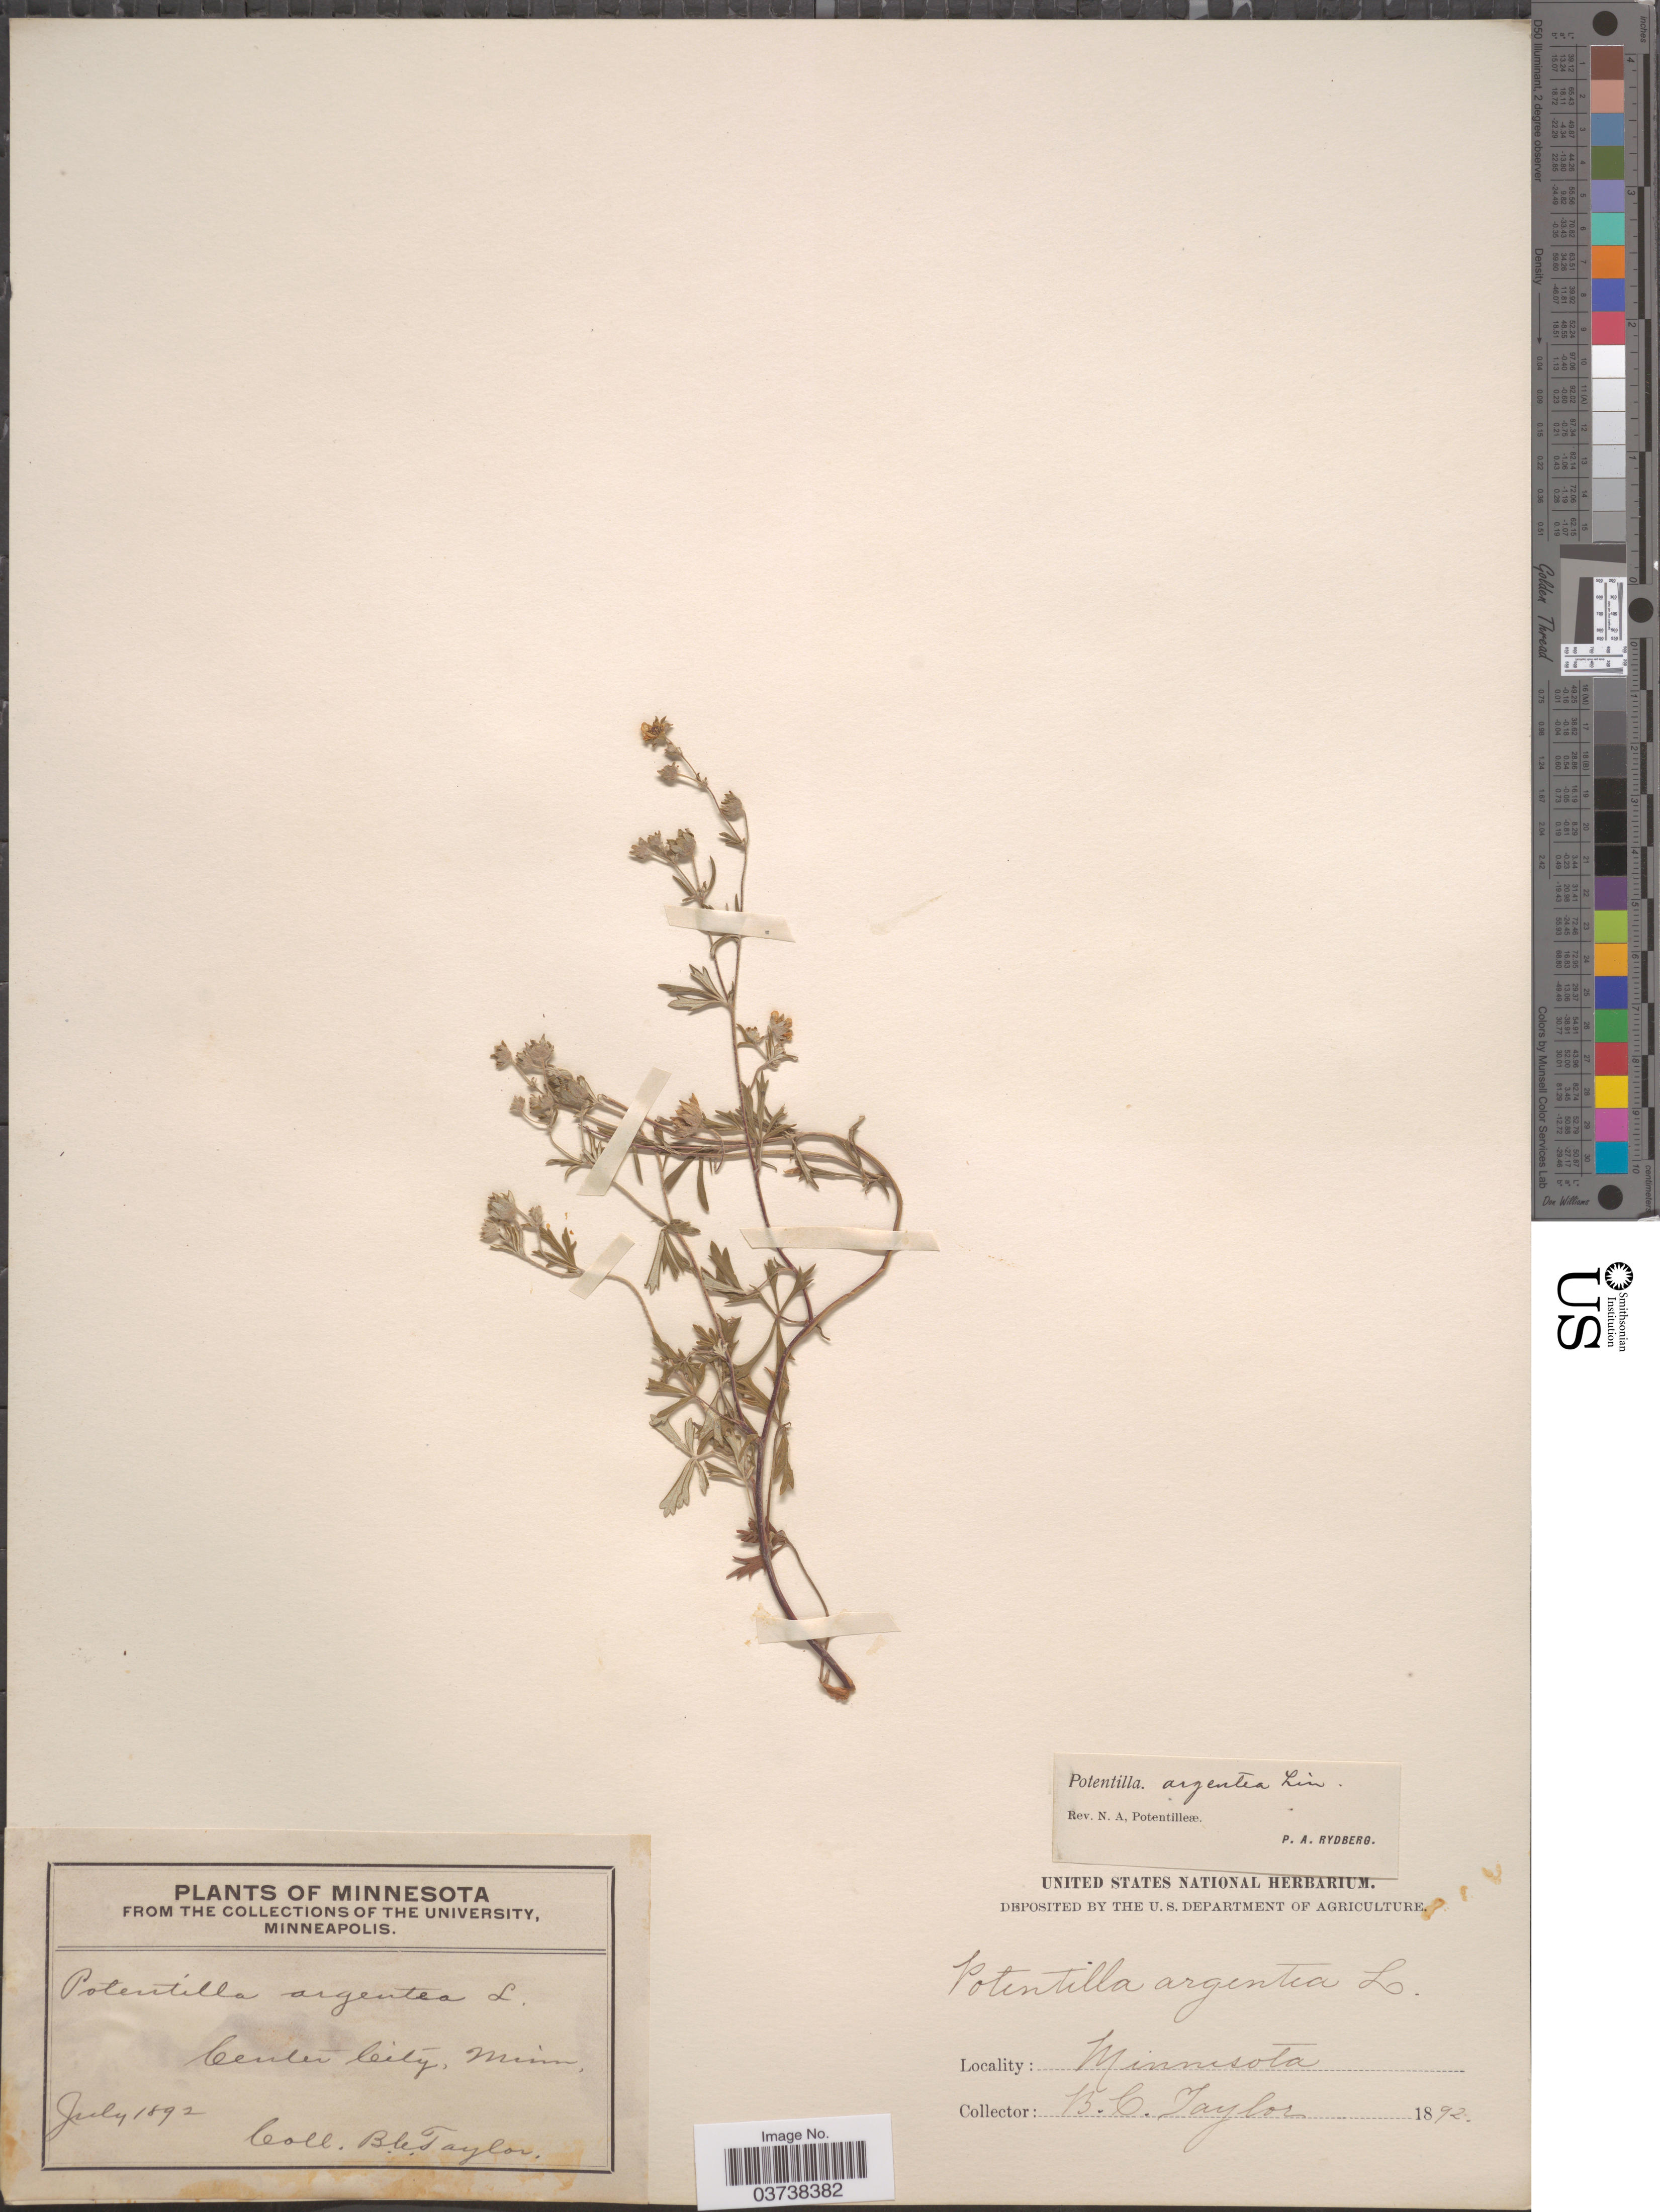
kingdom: Plantae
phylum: Tracheophyta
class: Magnoliopsida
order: Rosales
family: Rosaceae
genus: Potentilla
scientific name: Potentilla argentea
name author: L.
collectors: B. C. Taylor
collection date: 1892-07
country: United States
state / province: Minnesota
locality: Center City.